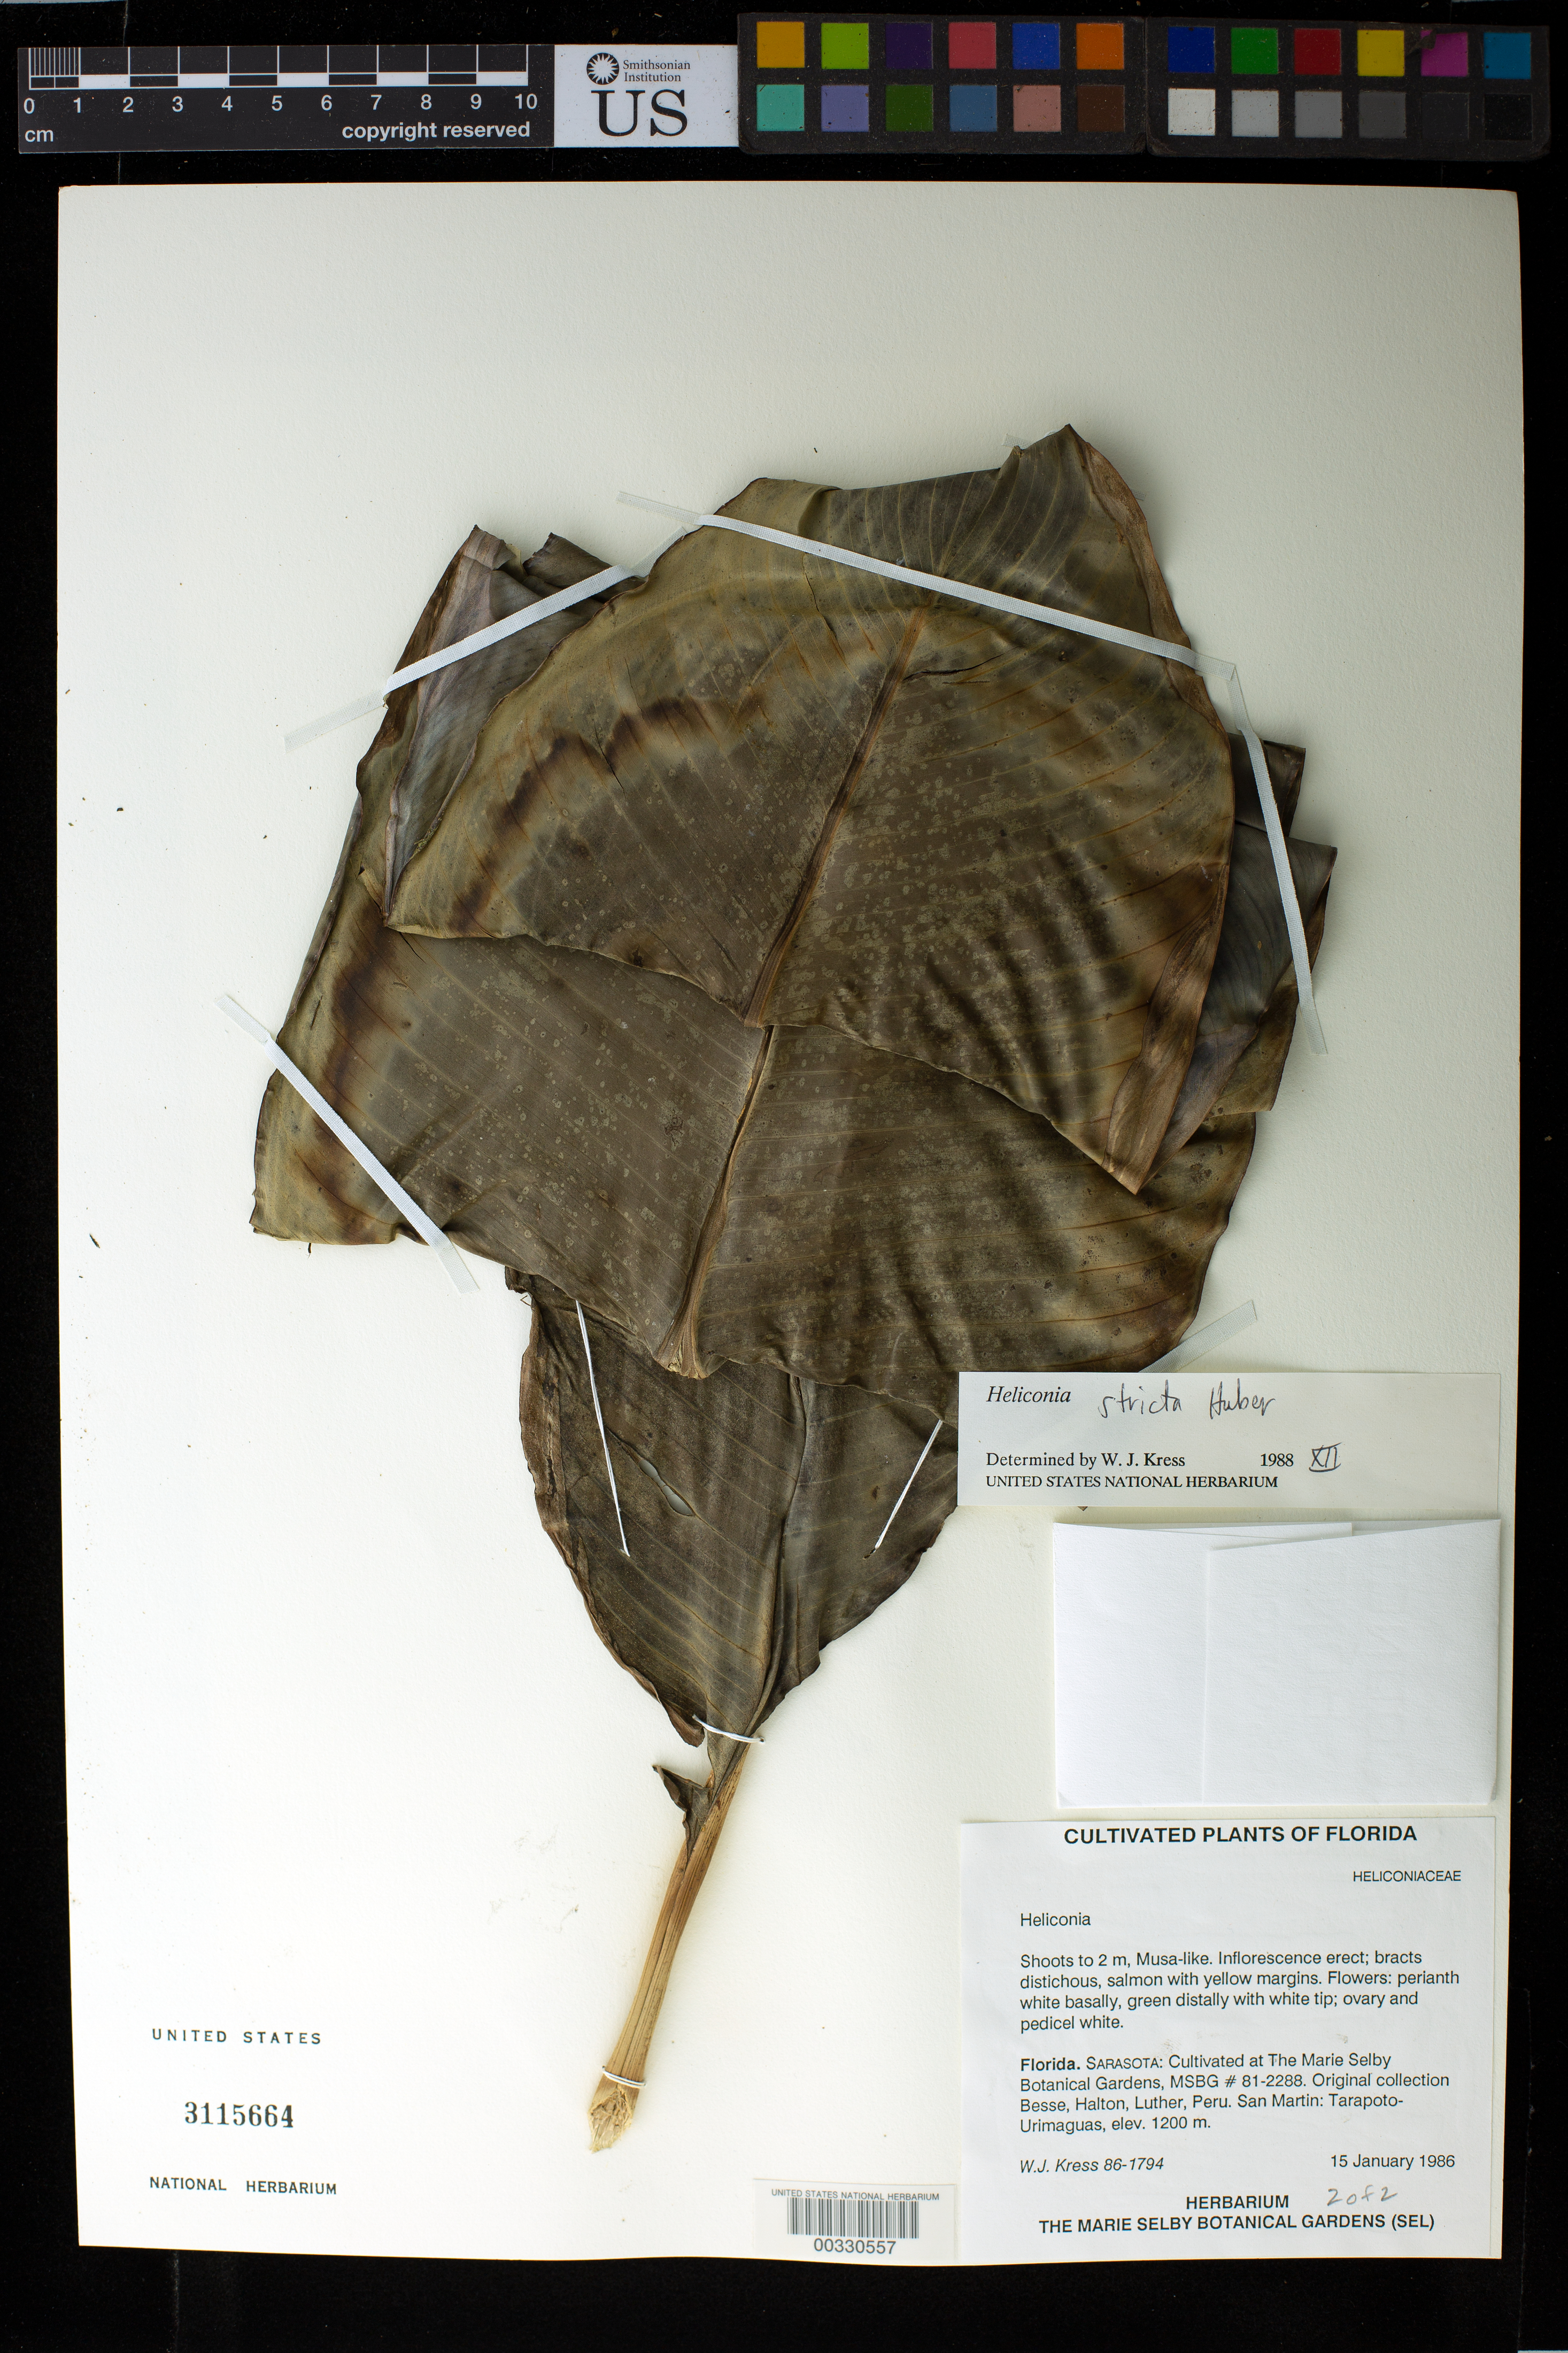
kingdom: Plantae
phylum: Tracheophyta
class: Liliopsida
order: Zingiberales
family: Heliconiaceae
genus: Heliconia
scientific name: Heliconia stricta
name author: Huber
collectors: W. J. Kress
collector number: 86-1794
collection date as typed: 15 Jan 1986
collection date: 1986-01-15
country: Peru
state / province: San Martín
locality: Tarapoto-urimaguas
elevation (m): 1200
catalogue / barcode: US 3115664